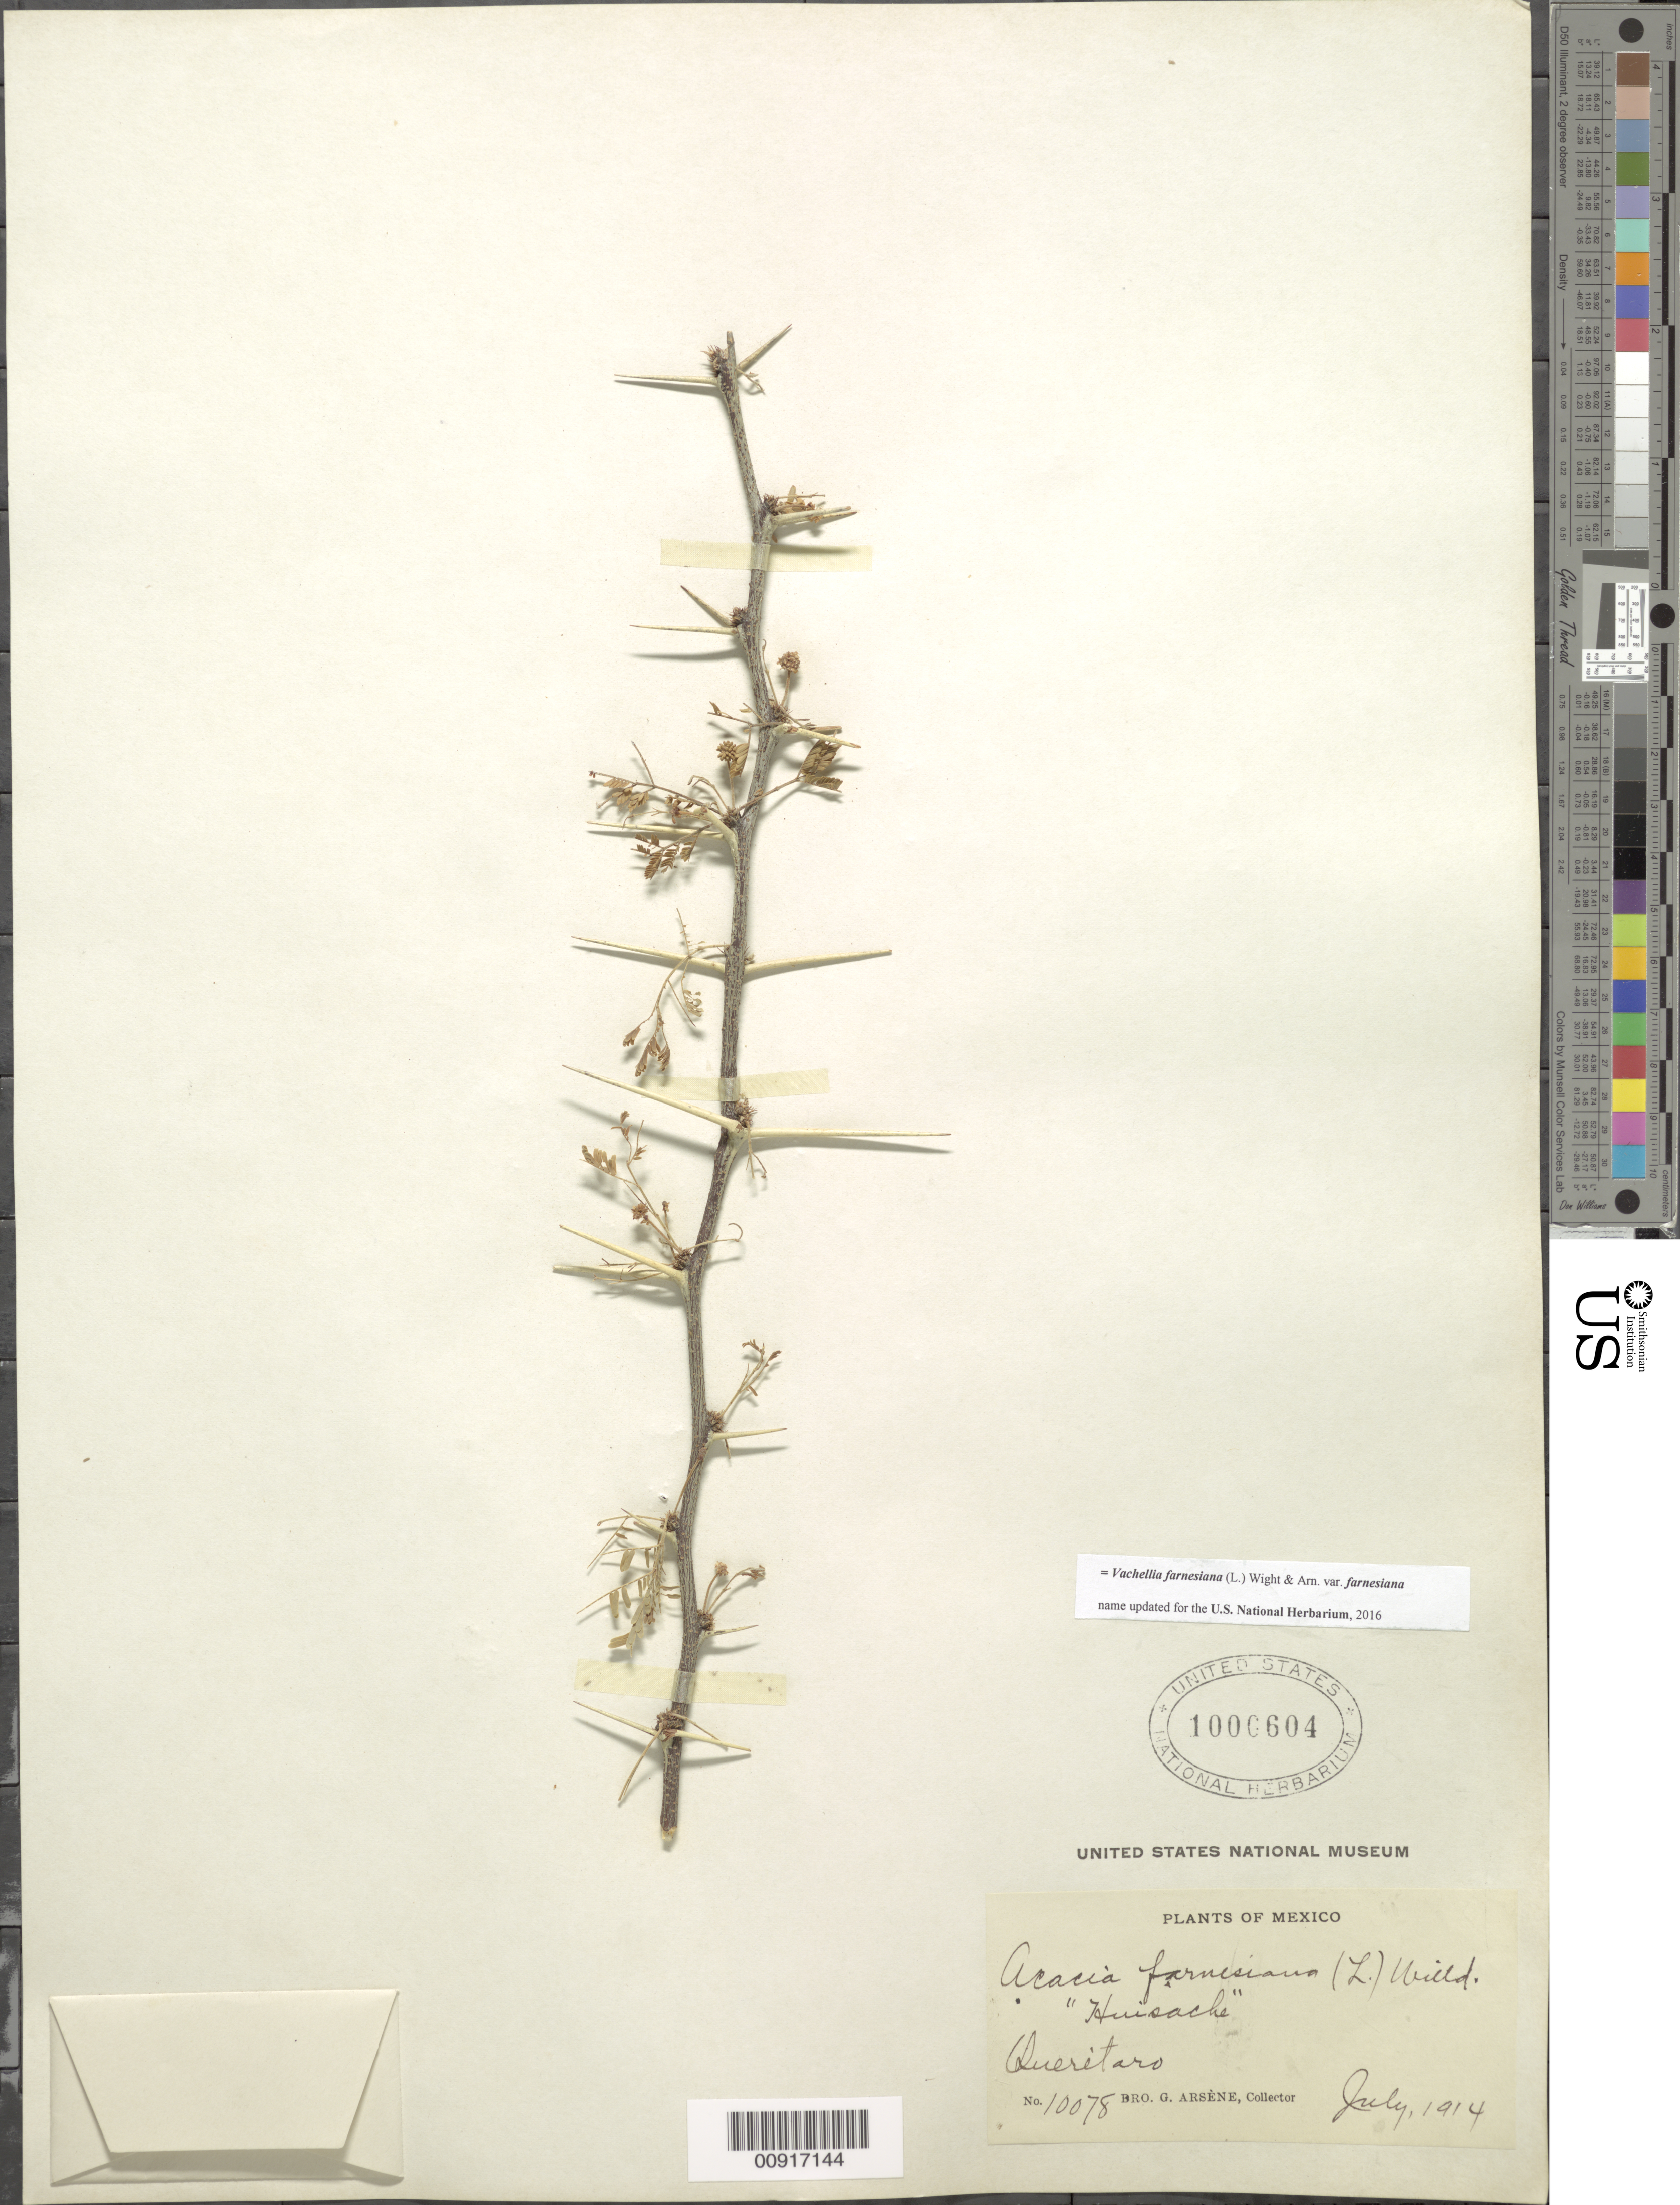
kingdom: Plantae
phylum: Tracheophyta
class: Magnoliopsida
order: Fabales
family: Fabaceae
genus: Vachellia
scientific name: Vachellia farnesiana var. farnesiana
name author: (L.) Wight & Arn.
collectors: Bro. G. Arsène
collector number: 10078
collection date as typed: Jul 1914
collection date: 1914-07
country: Mexico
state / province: Querétaro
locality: Querétaro.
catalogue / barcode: US 1000604